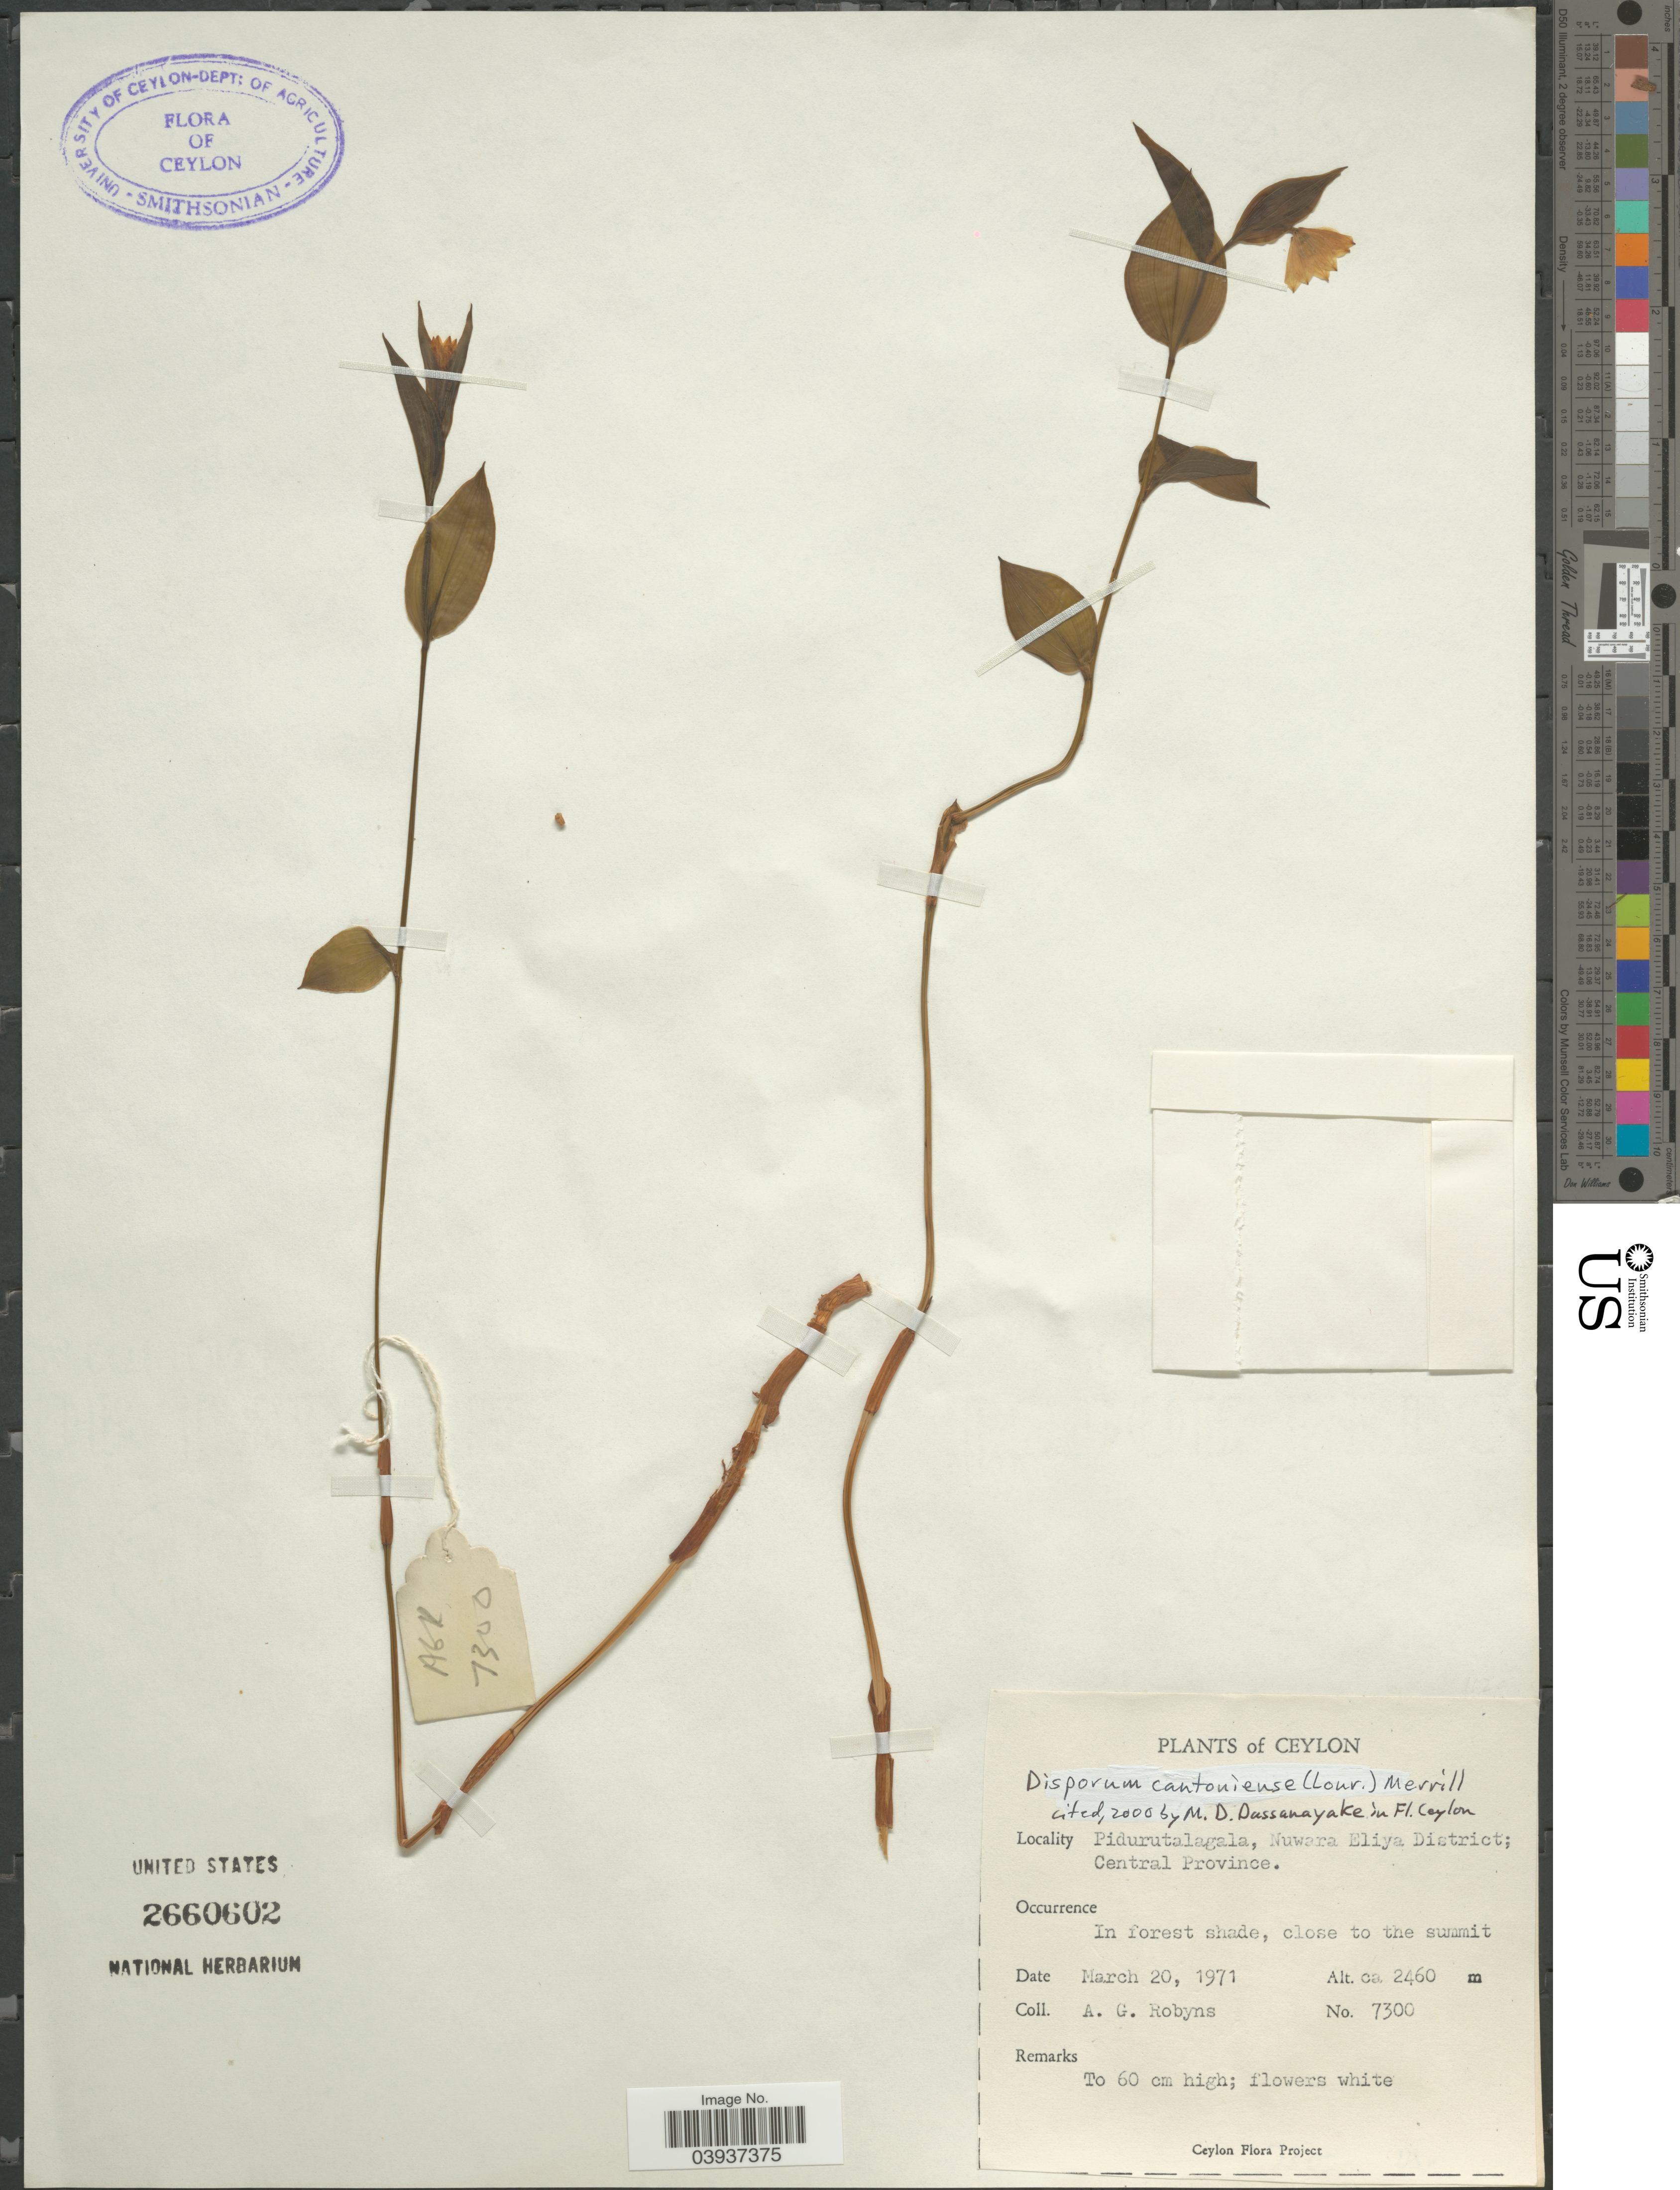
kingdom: Plantae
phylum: Tracheophyta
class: Liliopsida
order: Liliales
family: Colchicaceae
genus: Disporum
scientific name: Disporum cantoniense var. cantoniense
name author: (Lour.) Merr.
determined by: Strong, Mark T., (BOT), Smithsonian Institution - National Museum of Natural History (UNITED STATES)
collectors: A. Robyns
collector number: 7300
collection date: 1971-03-20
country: Sri Lanka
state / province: Central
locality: Ceylon. Pidurutalagala, Nuwara Eliya District. In forest shade, close to the summit.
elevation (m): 2460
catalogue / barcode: US 2660602